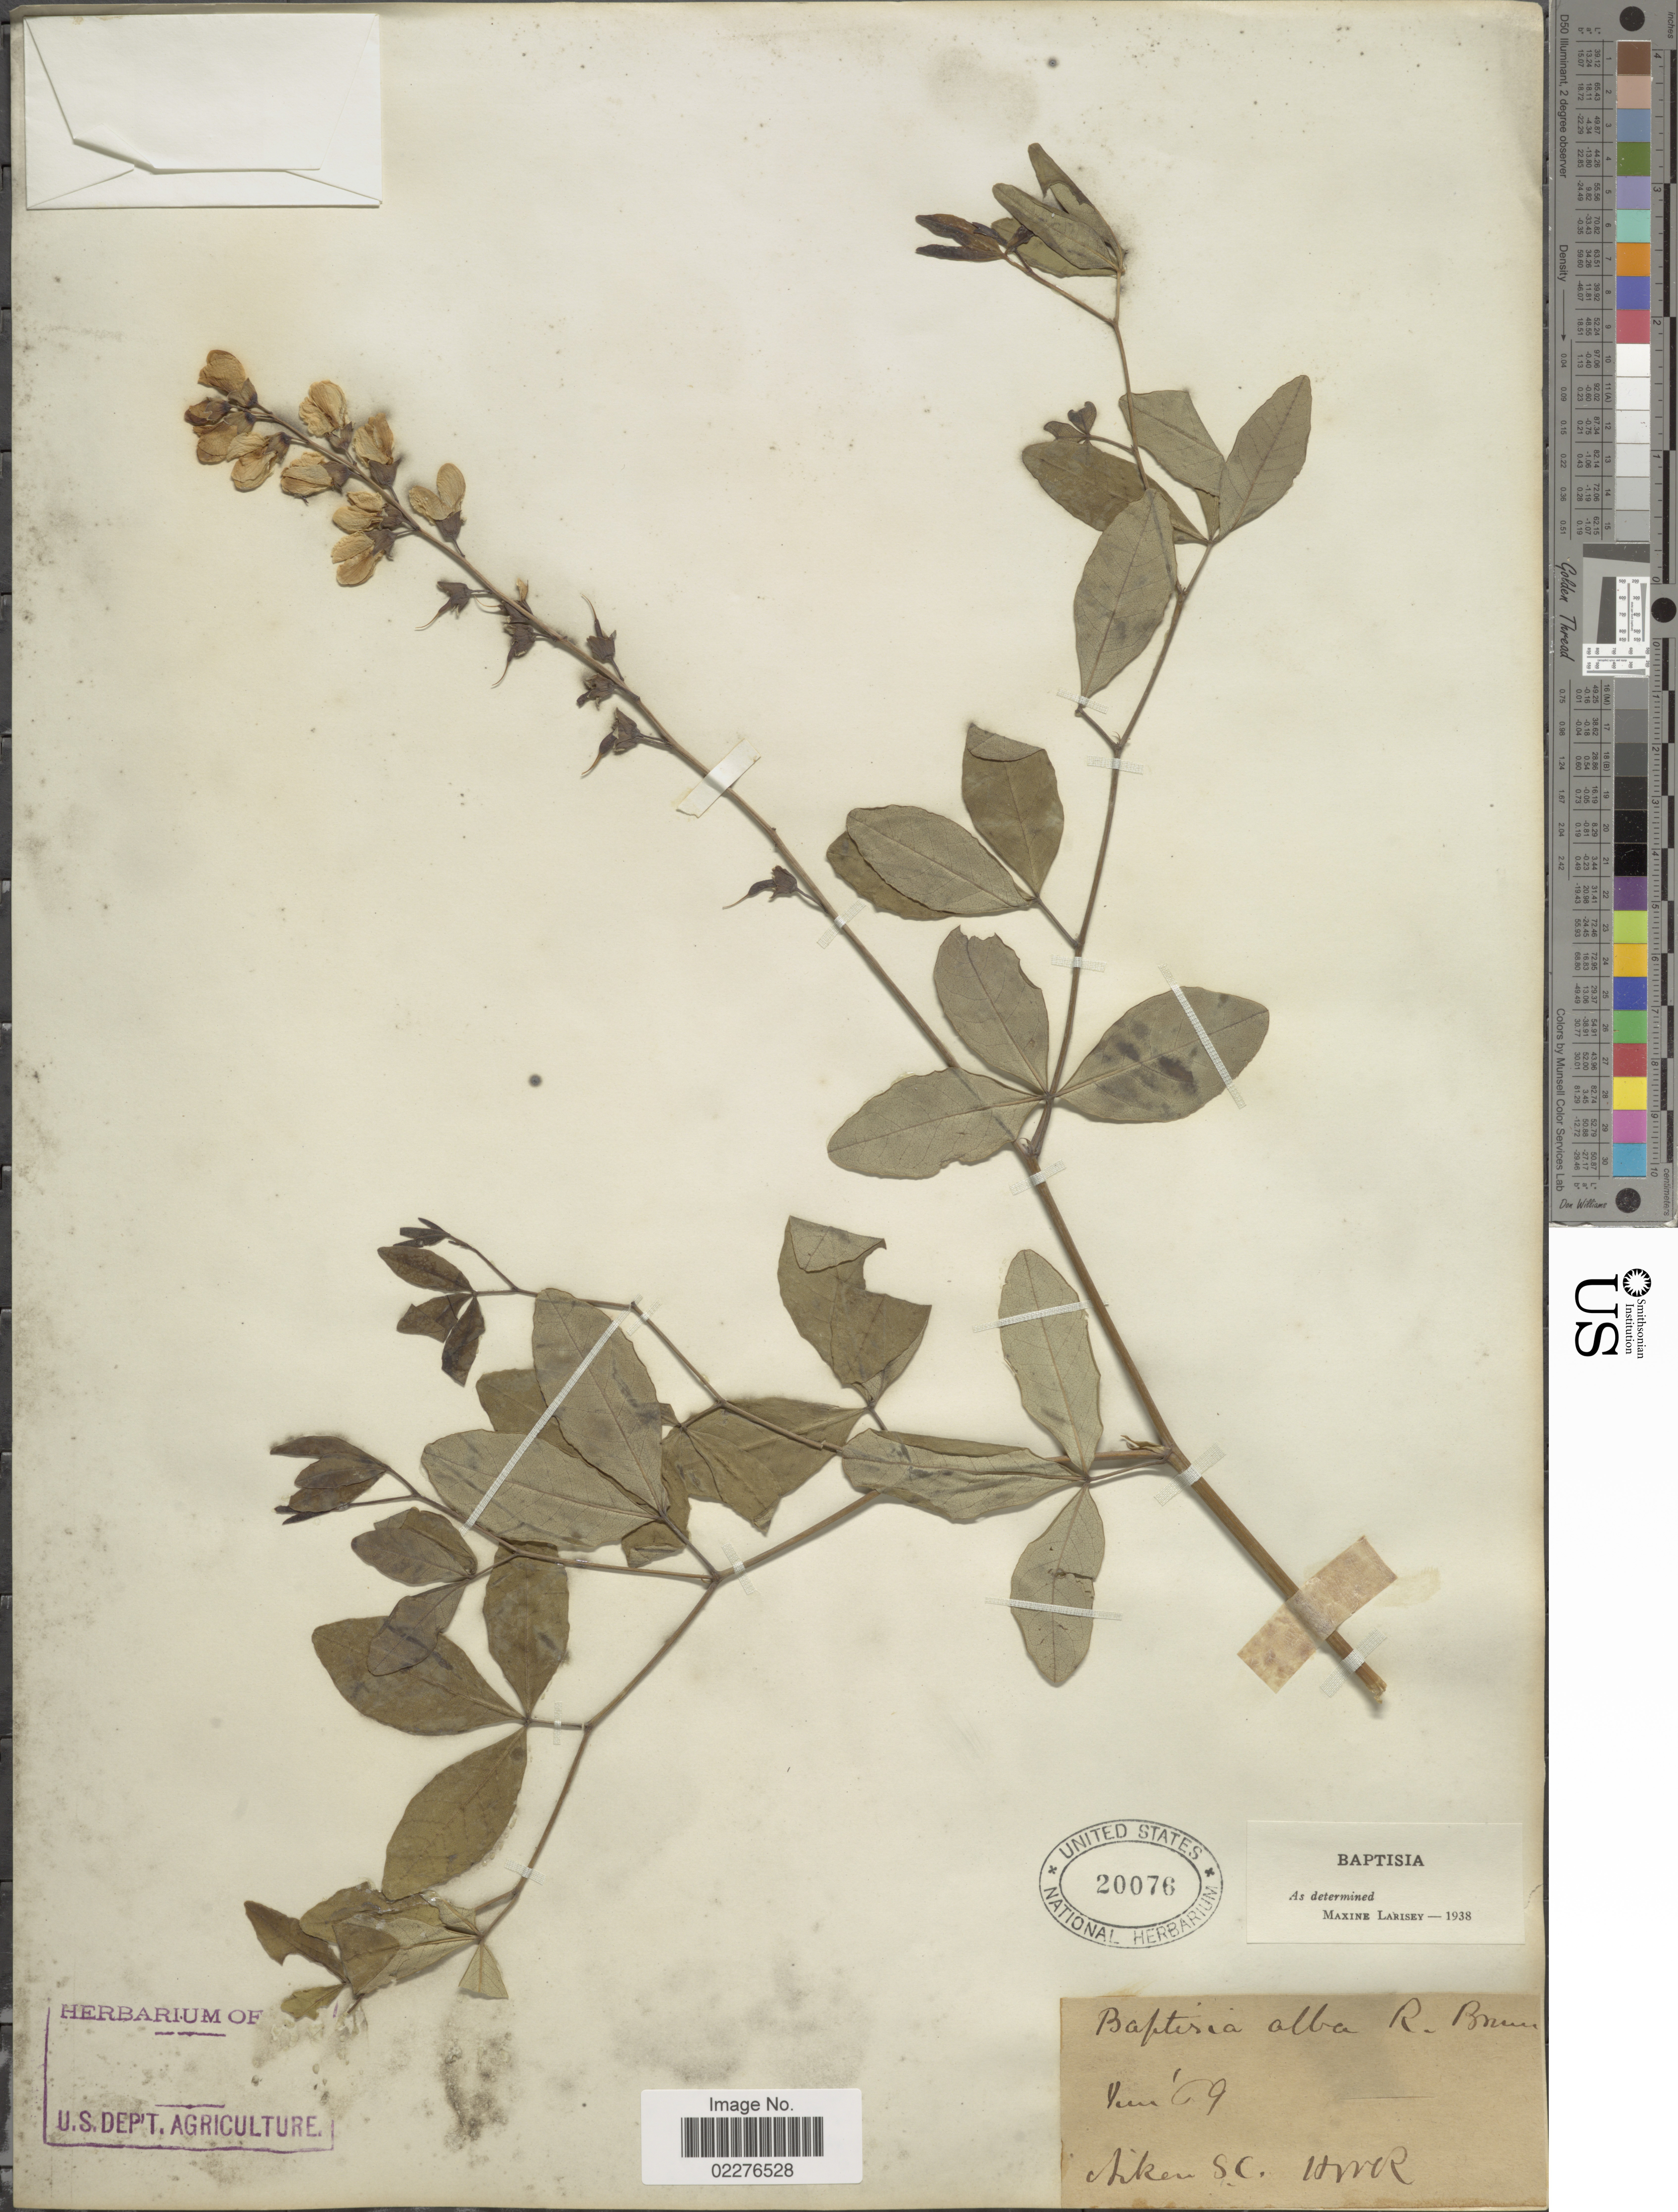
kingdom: Plantae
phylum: Tracheophyta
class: Magnoliopsida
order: Fabales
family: Fabaceae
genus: Baptisia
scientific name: Baptisia alba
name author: (L.) Vent.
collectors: H. W. R.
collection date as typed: Transcribed d/m/y: /6/69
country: United States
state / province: South Carolina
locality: Aiken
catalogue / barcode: US 20076